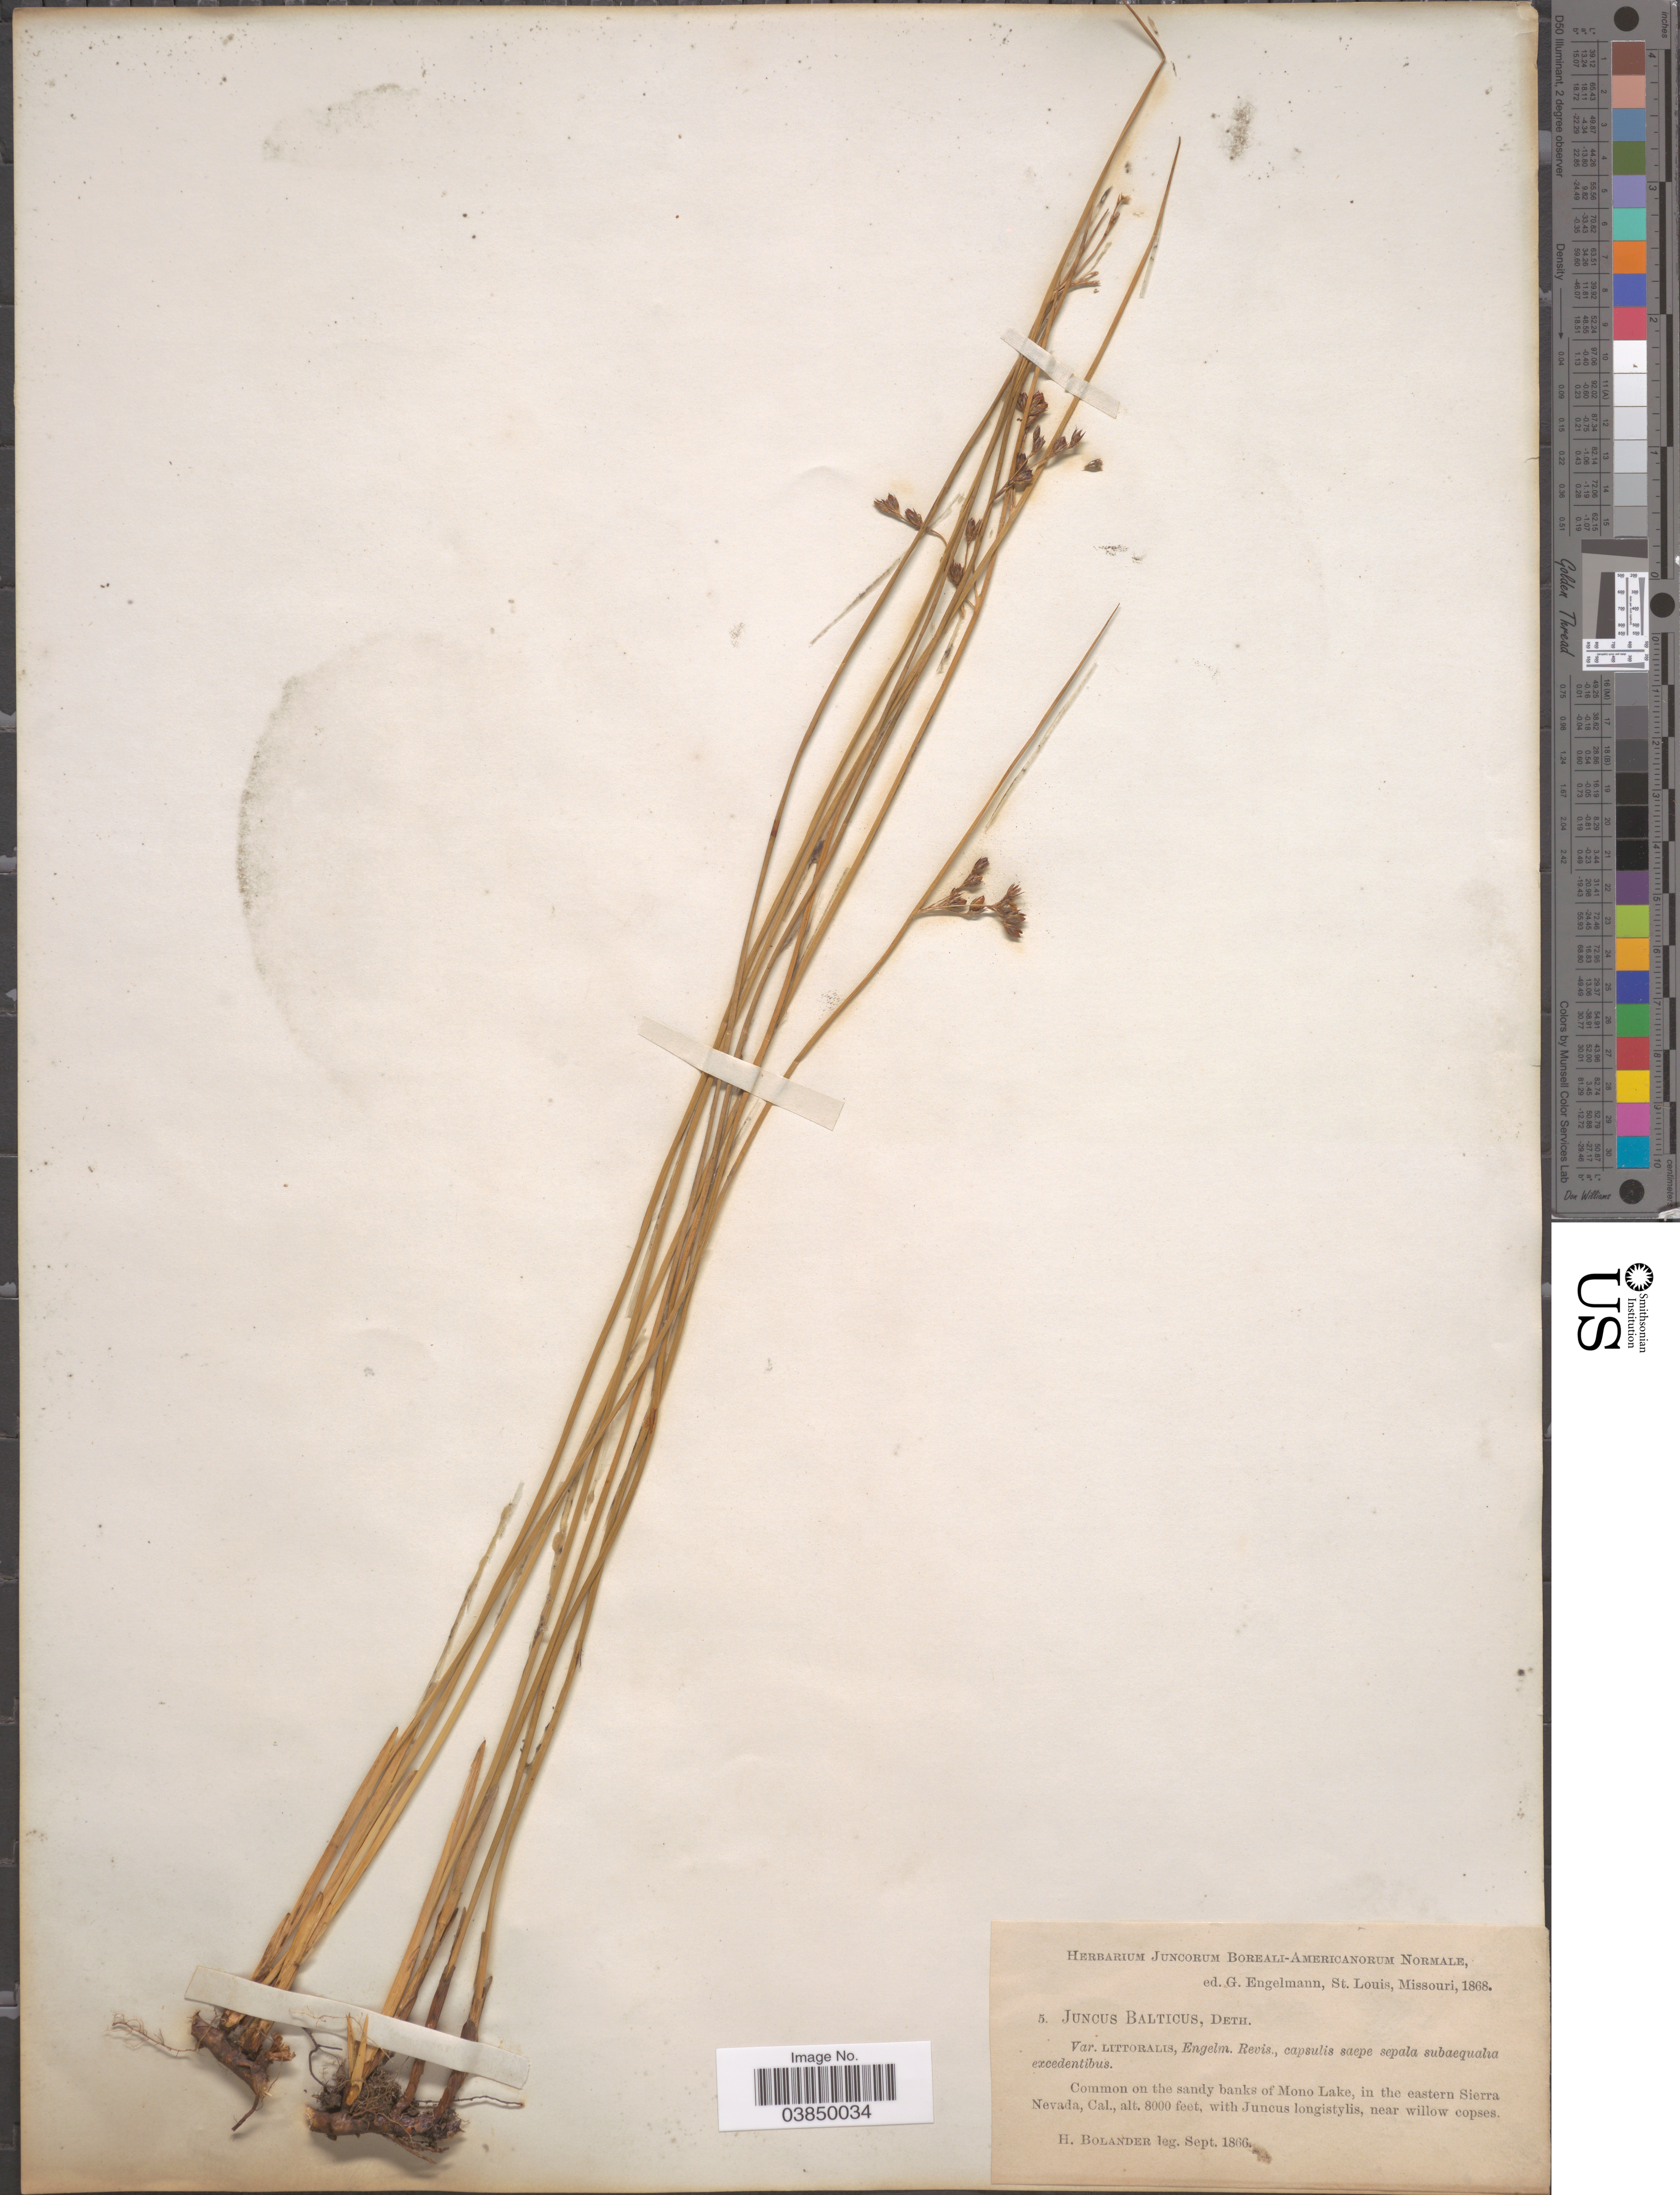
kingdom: Plantae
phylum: Tracheophyta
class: Liliopsida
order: Poales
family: Juncaceae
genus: Juncus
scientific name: Juncus balticus var. littoralis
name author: Engelm.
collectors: H. Bolander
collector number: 5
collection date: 1866-09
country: United States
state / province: California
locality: On the sandy banks of Mono Lake, in the eastern Sierra Nevada.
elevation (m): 2438